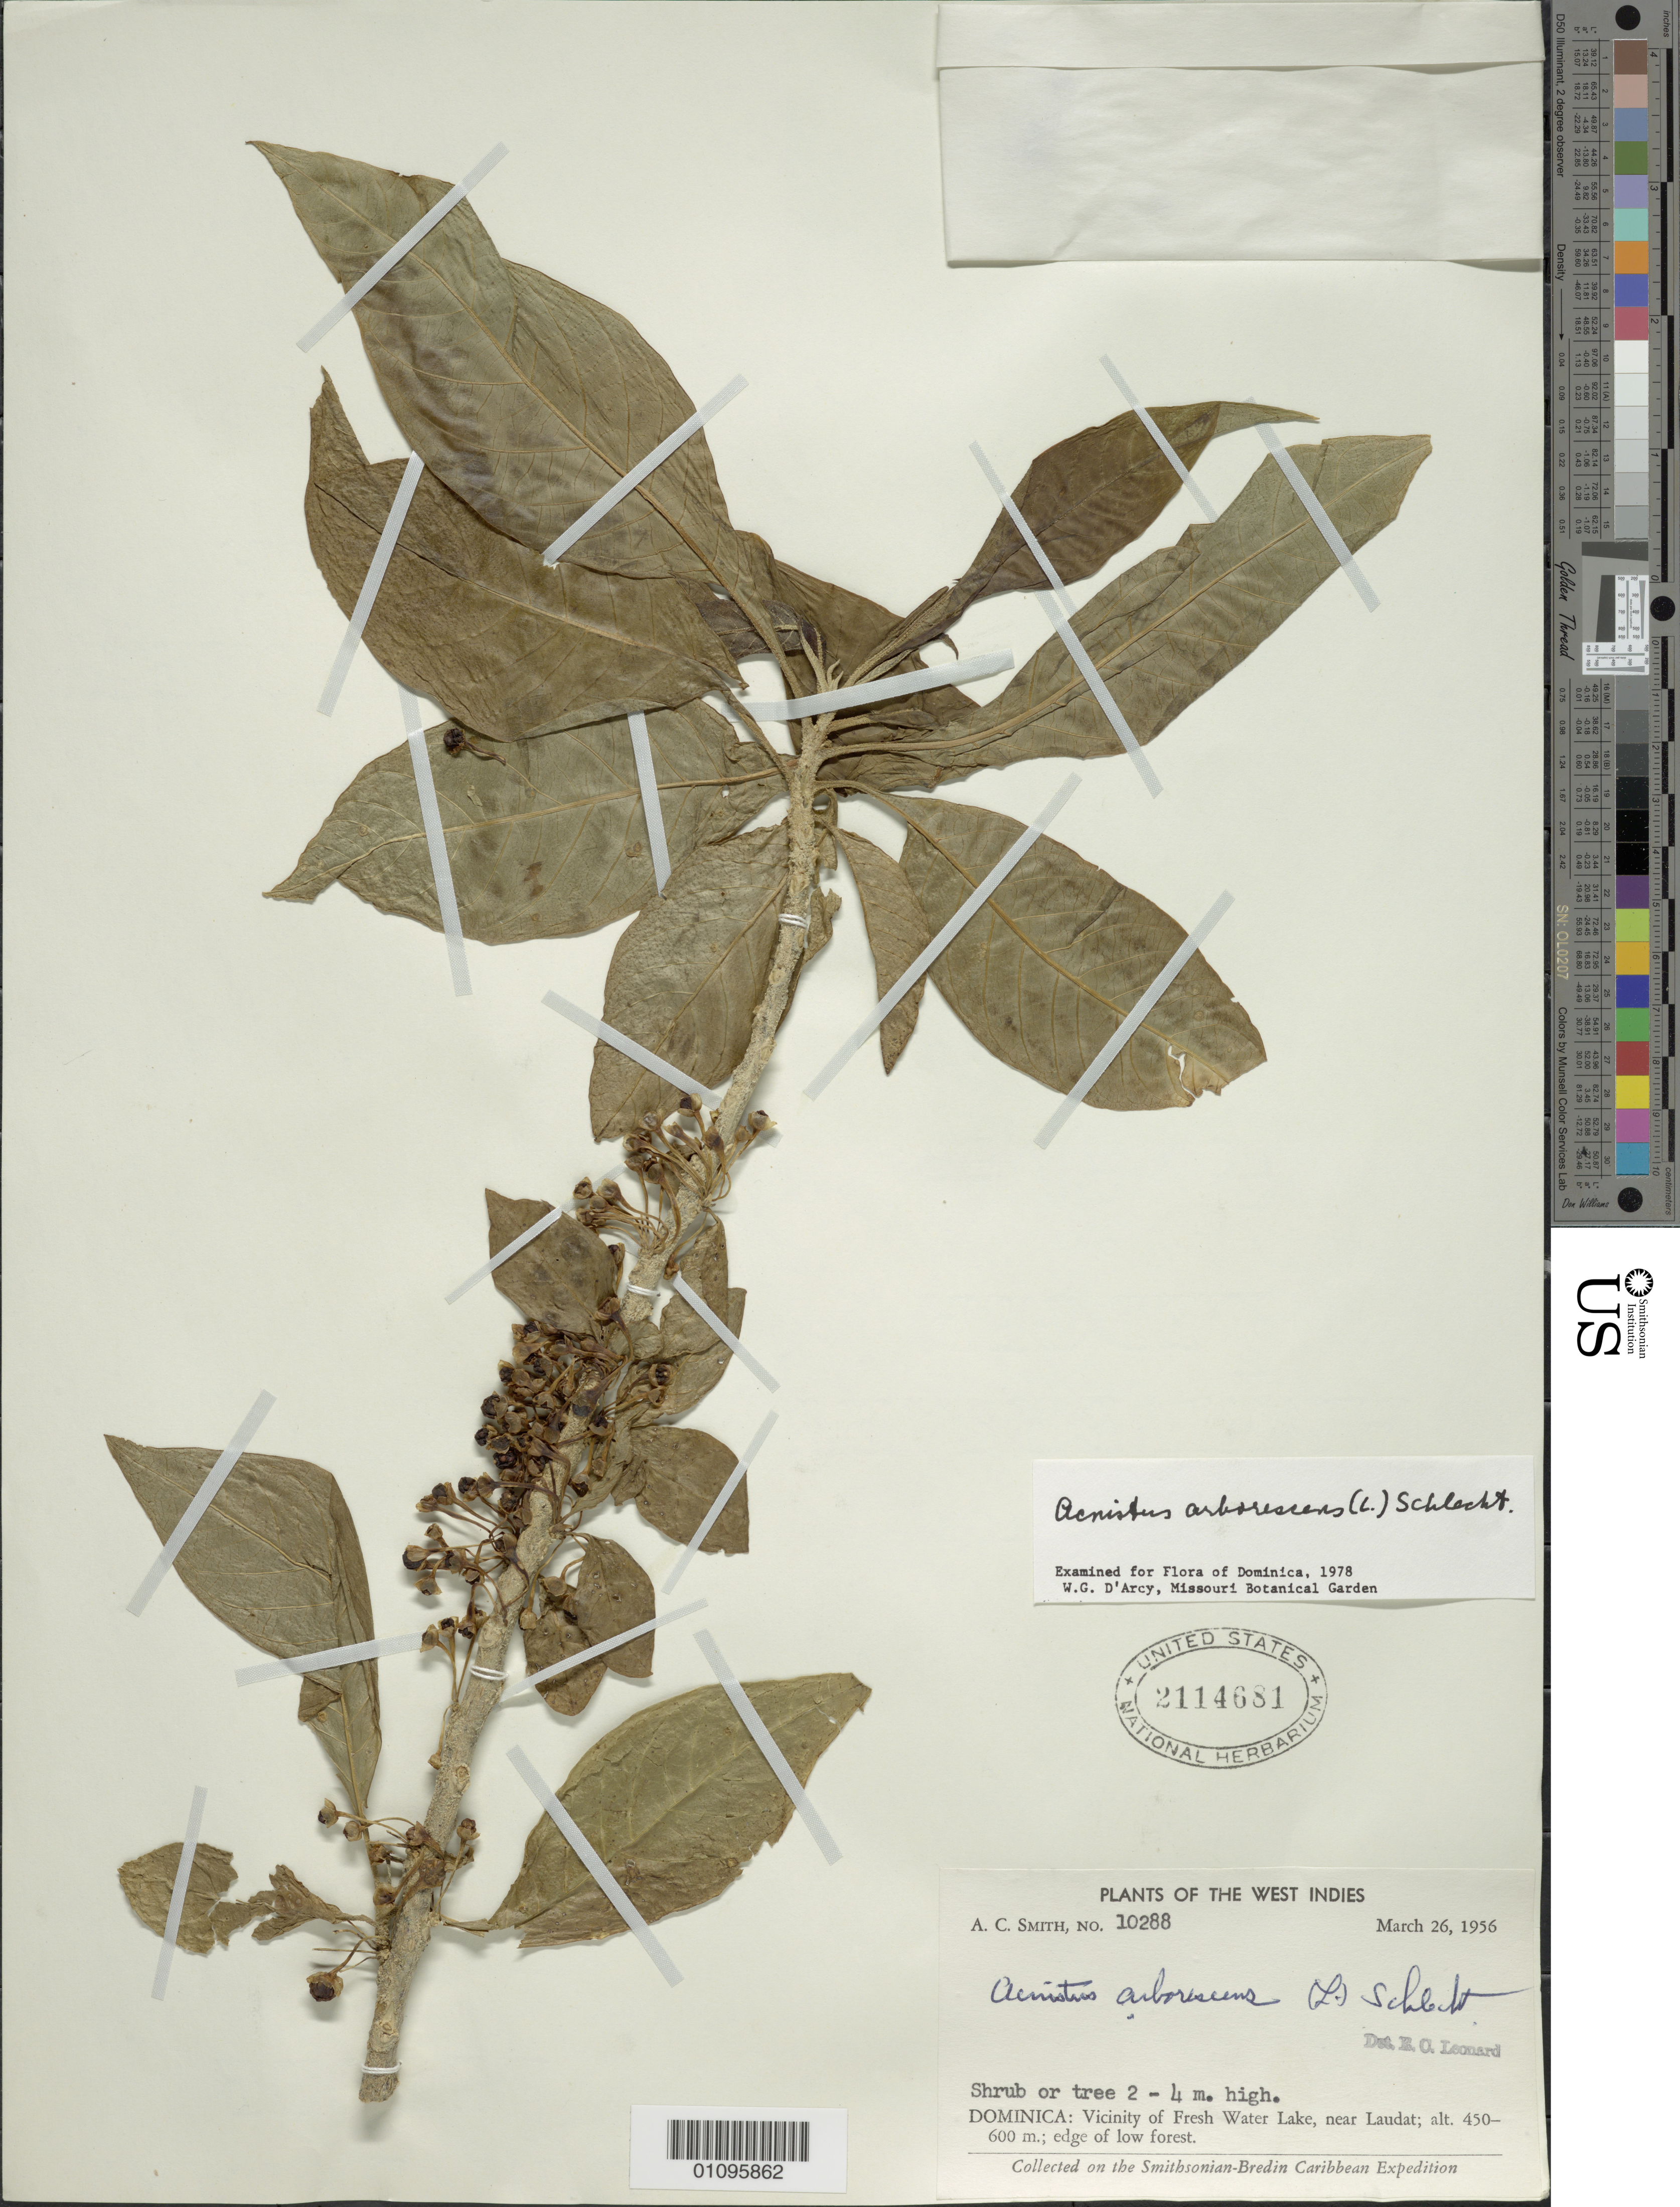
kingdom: Plantae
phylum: Tracheophyta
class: Magnoliopsida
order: Solanales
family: Solanaceae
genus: Acnistus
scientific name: Acnistus arborescens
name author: (L.) Schltdl.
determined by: D'Arcy, W. G.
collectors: A. C. Smith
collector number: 10288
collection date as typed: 26 Mar 1956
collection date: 1956-03-26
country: Dominica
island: Dominica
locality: Fresh Water Lake vicinity, near Laudat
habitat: Edge of low forest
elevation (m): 450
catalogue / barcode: US 2114681